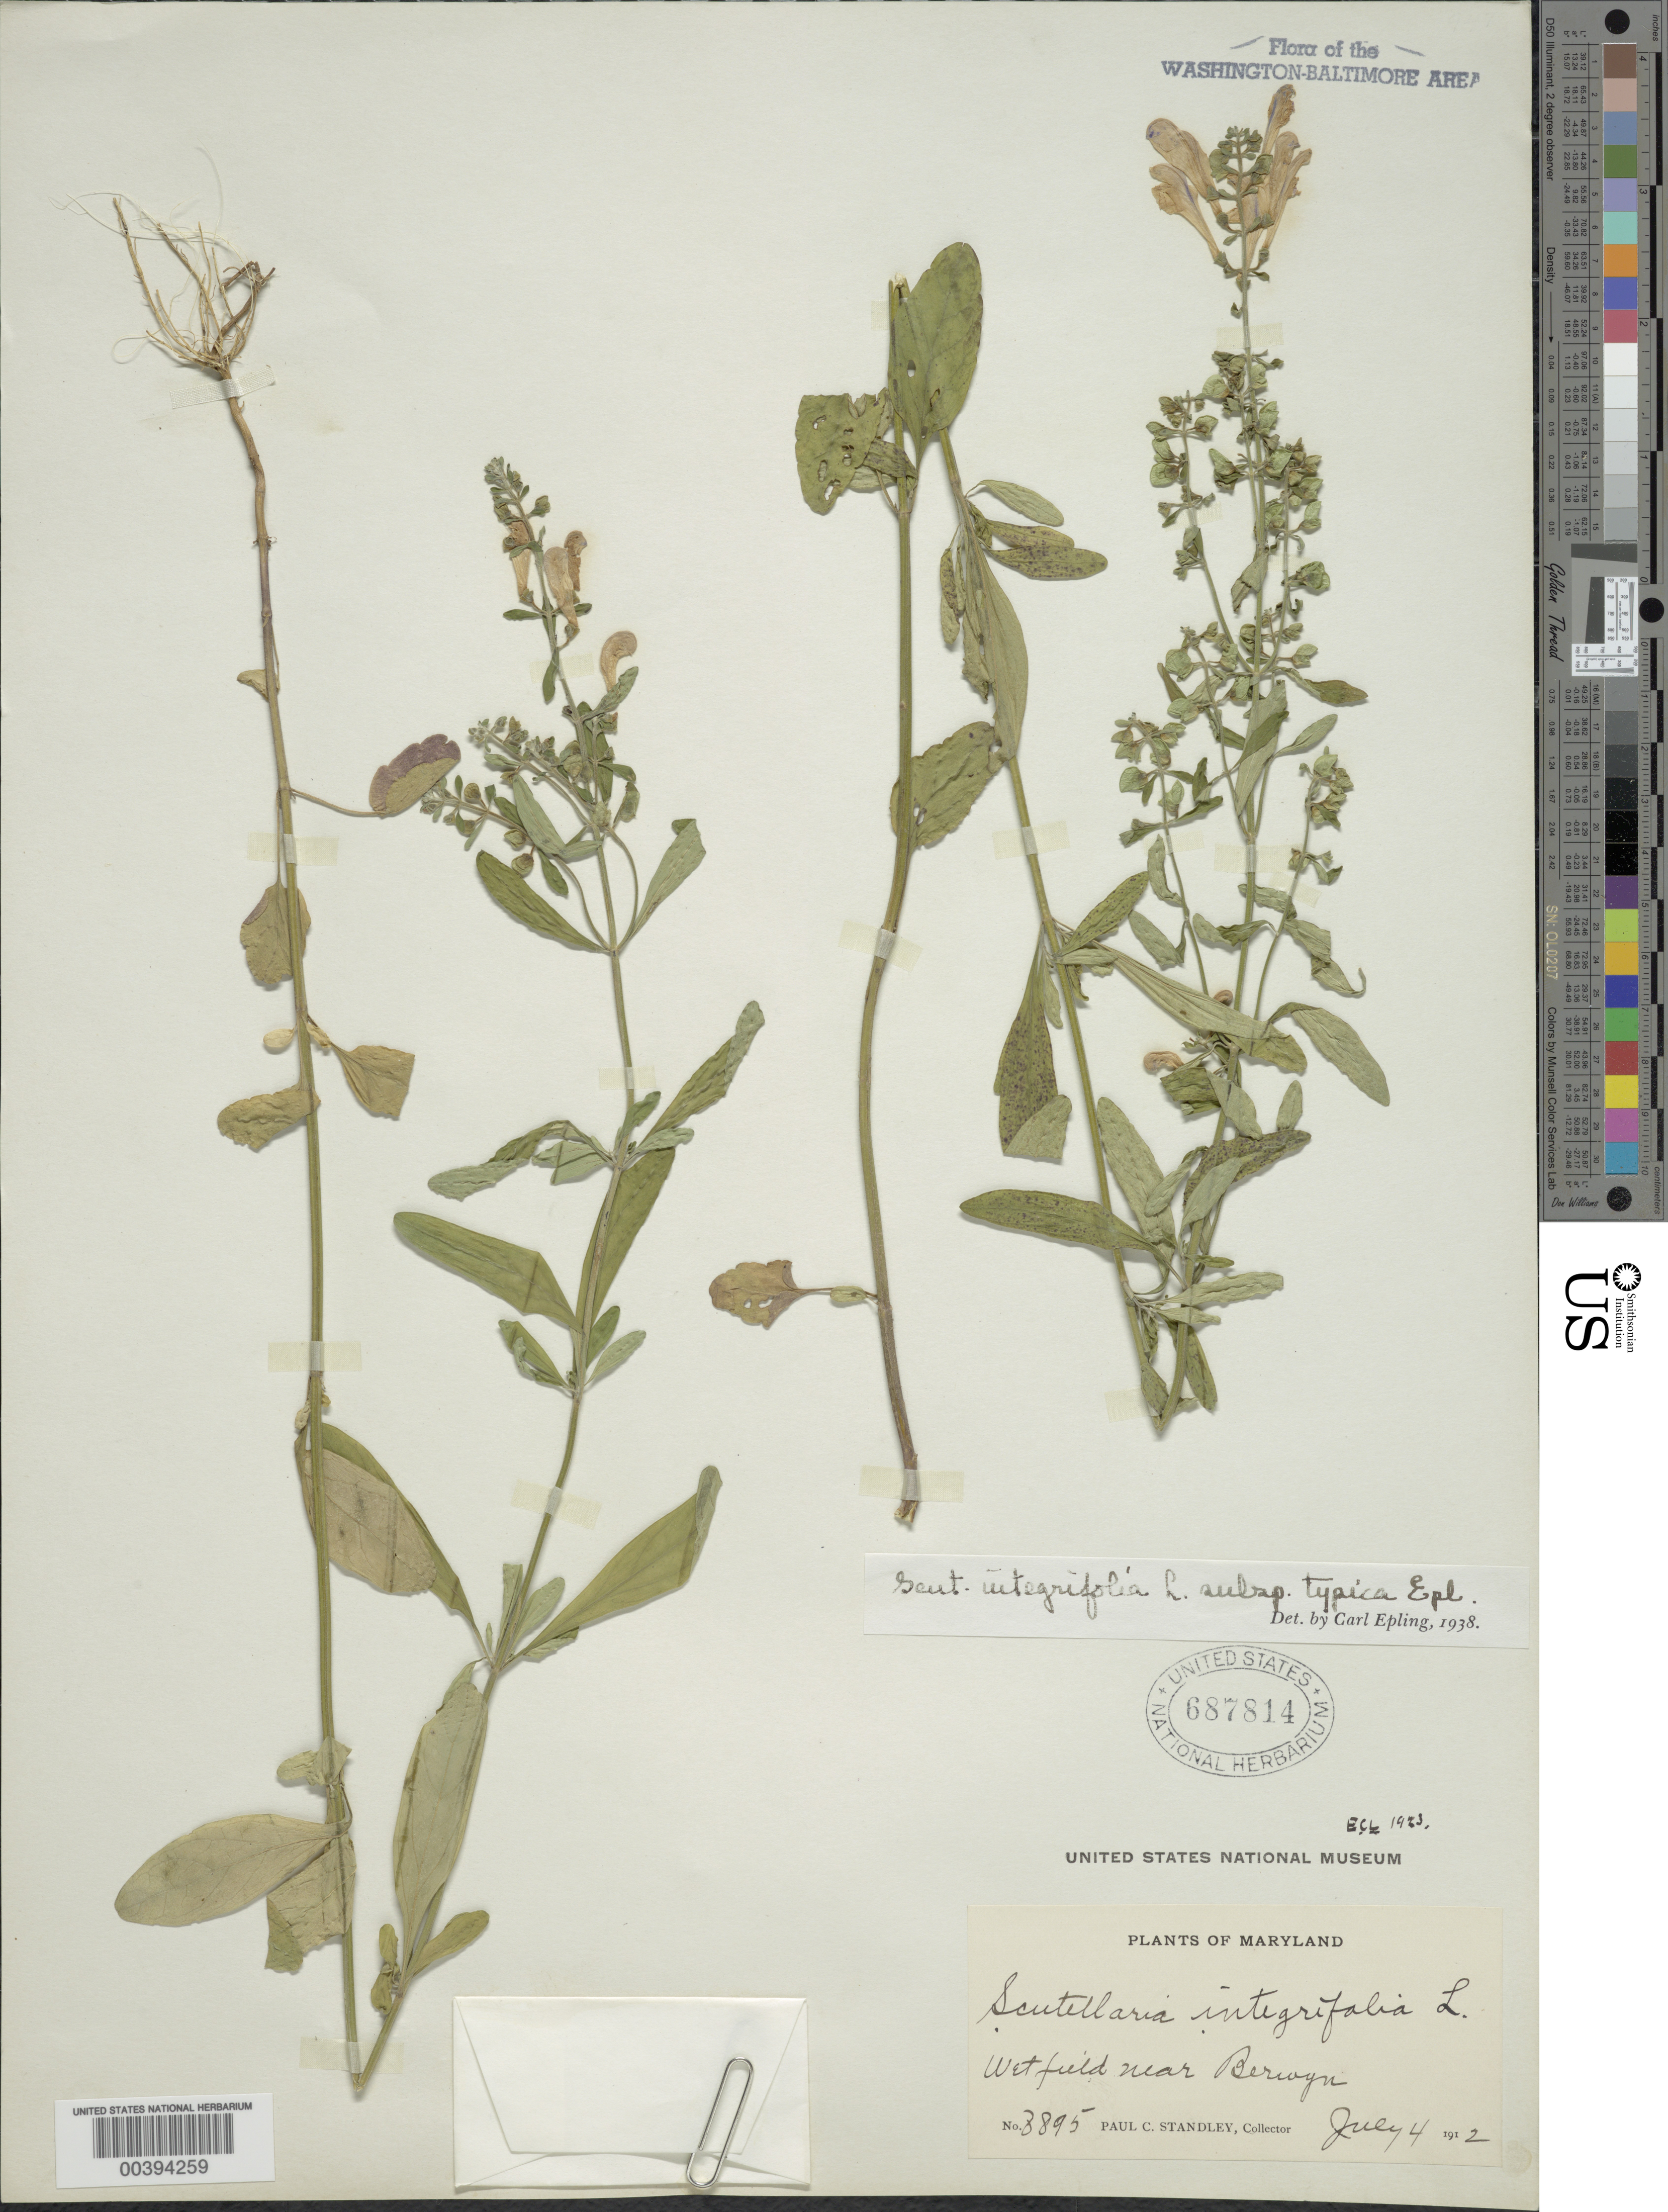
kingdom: Plantae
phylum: Tracheophyta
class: Magnoliopsida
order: Lamiales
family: Lamiaceae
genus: Scutellaria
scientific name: Scutellaria integrifolia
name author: L.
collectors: P. C. Standley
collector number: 8895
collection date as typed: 04 Jul 1912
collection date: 1912-07-04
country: United States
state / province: Maryland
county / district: Prince George's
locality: Near Berwyn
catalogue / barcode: US 687814